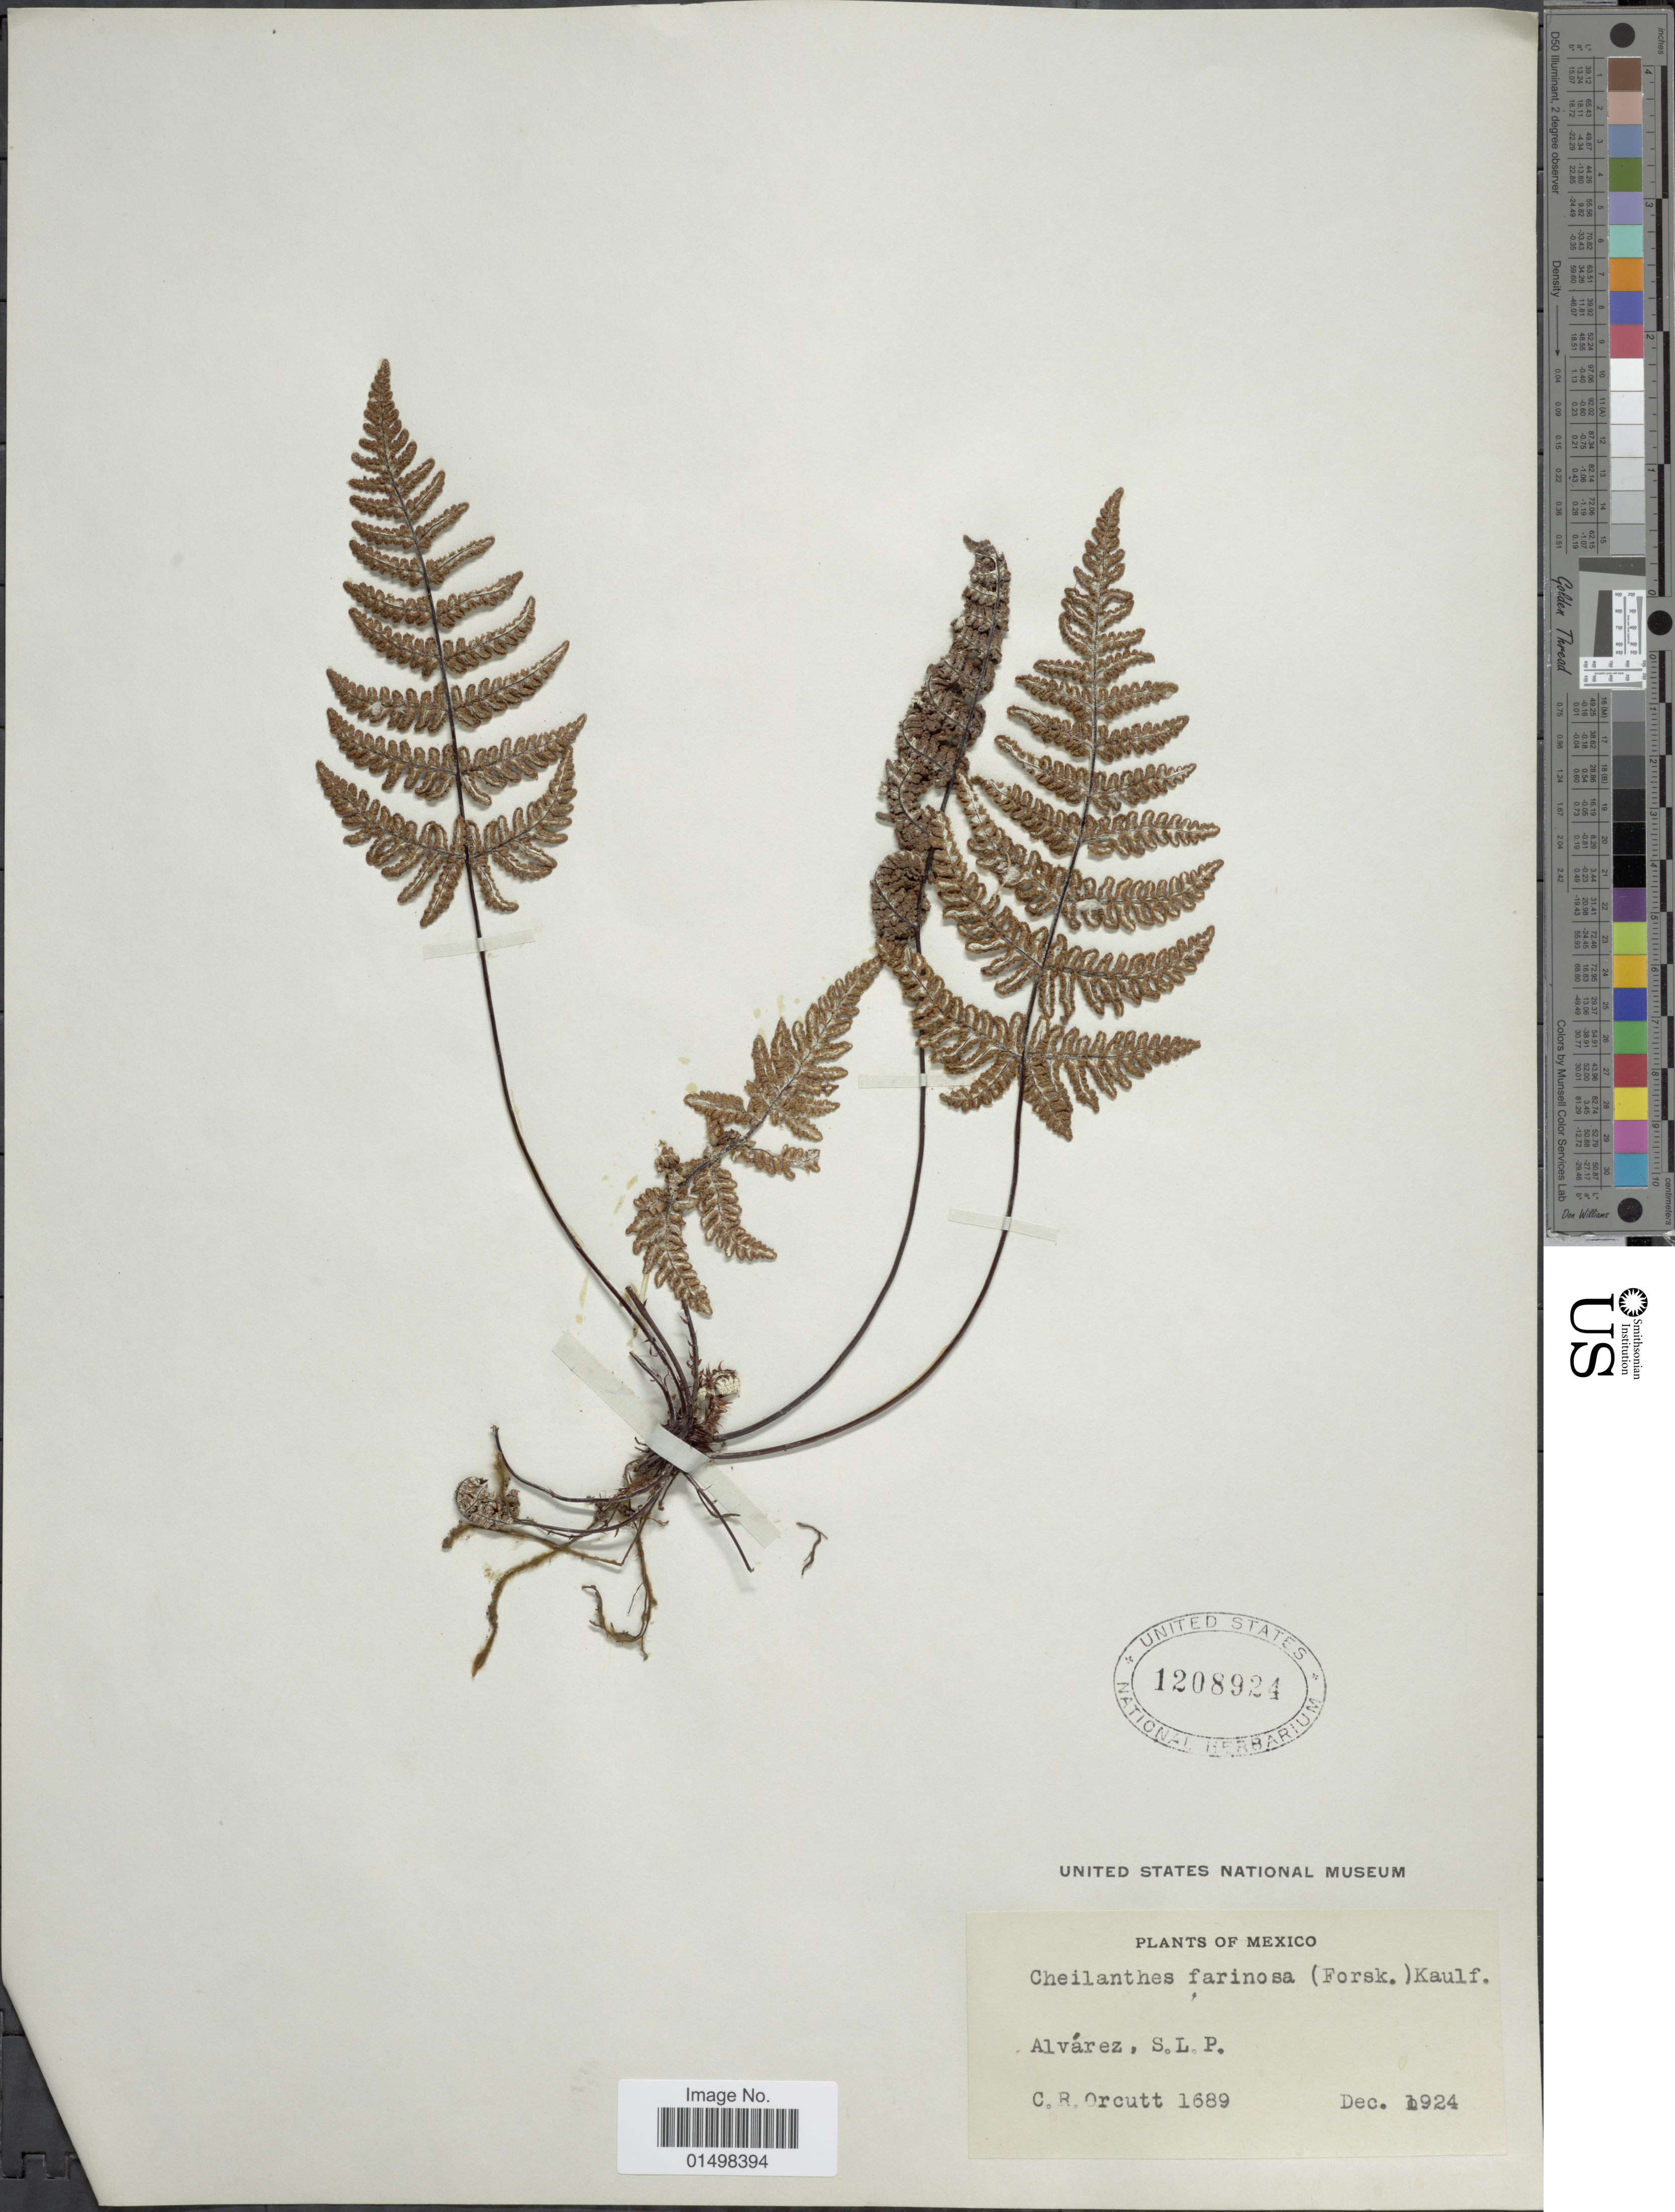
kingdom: Plantae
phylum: Tracheophyta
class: Polypodiopsida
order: Polypodiales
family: Pteridaceae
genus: Aleuritopteris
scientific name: Aleuritopteris farinosa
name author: (Forssk.) Fée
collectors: C. R. Orcutt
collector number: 1689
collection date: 1924-12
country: Mexico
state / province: San Luis Potosí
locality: Alvarez, S.L.P.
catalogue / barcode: US 1208924